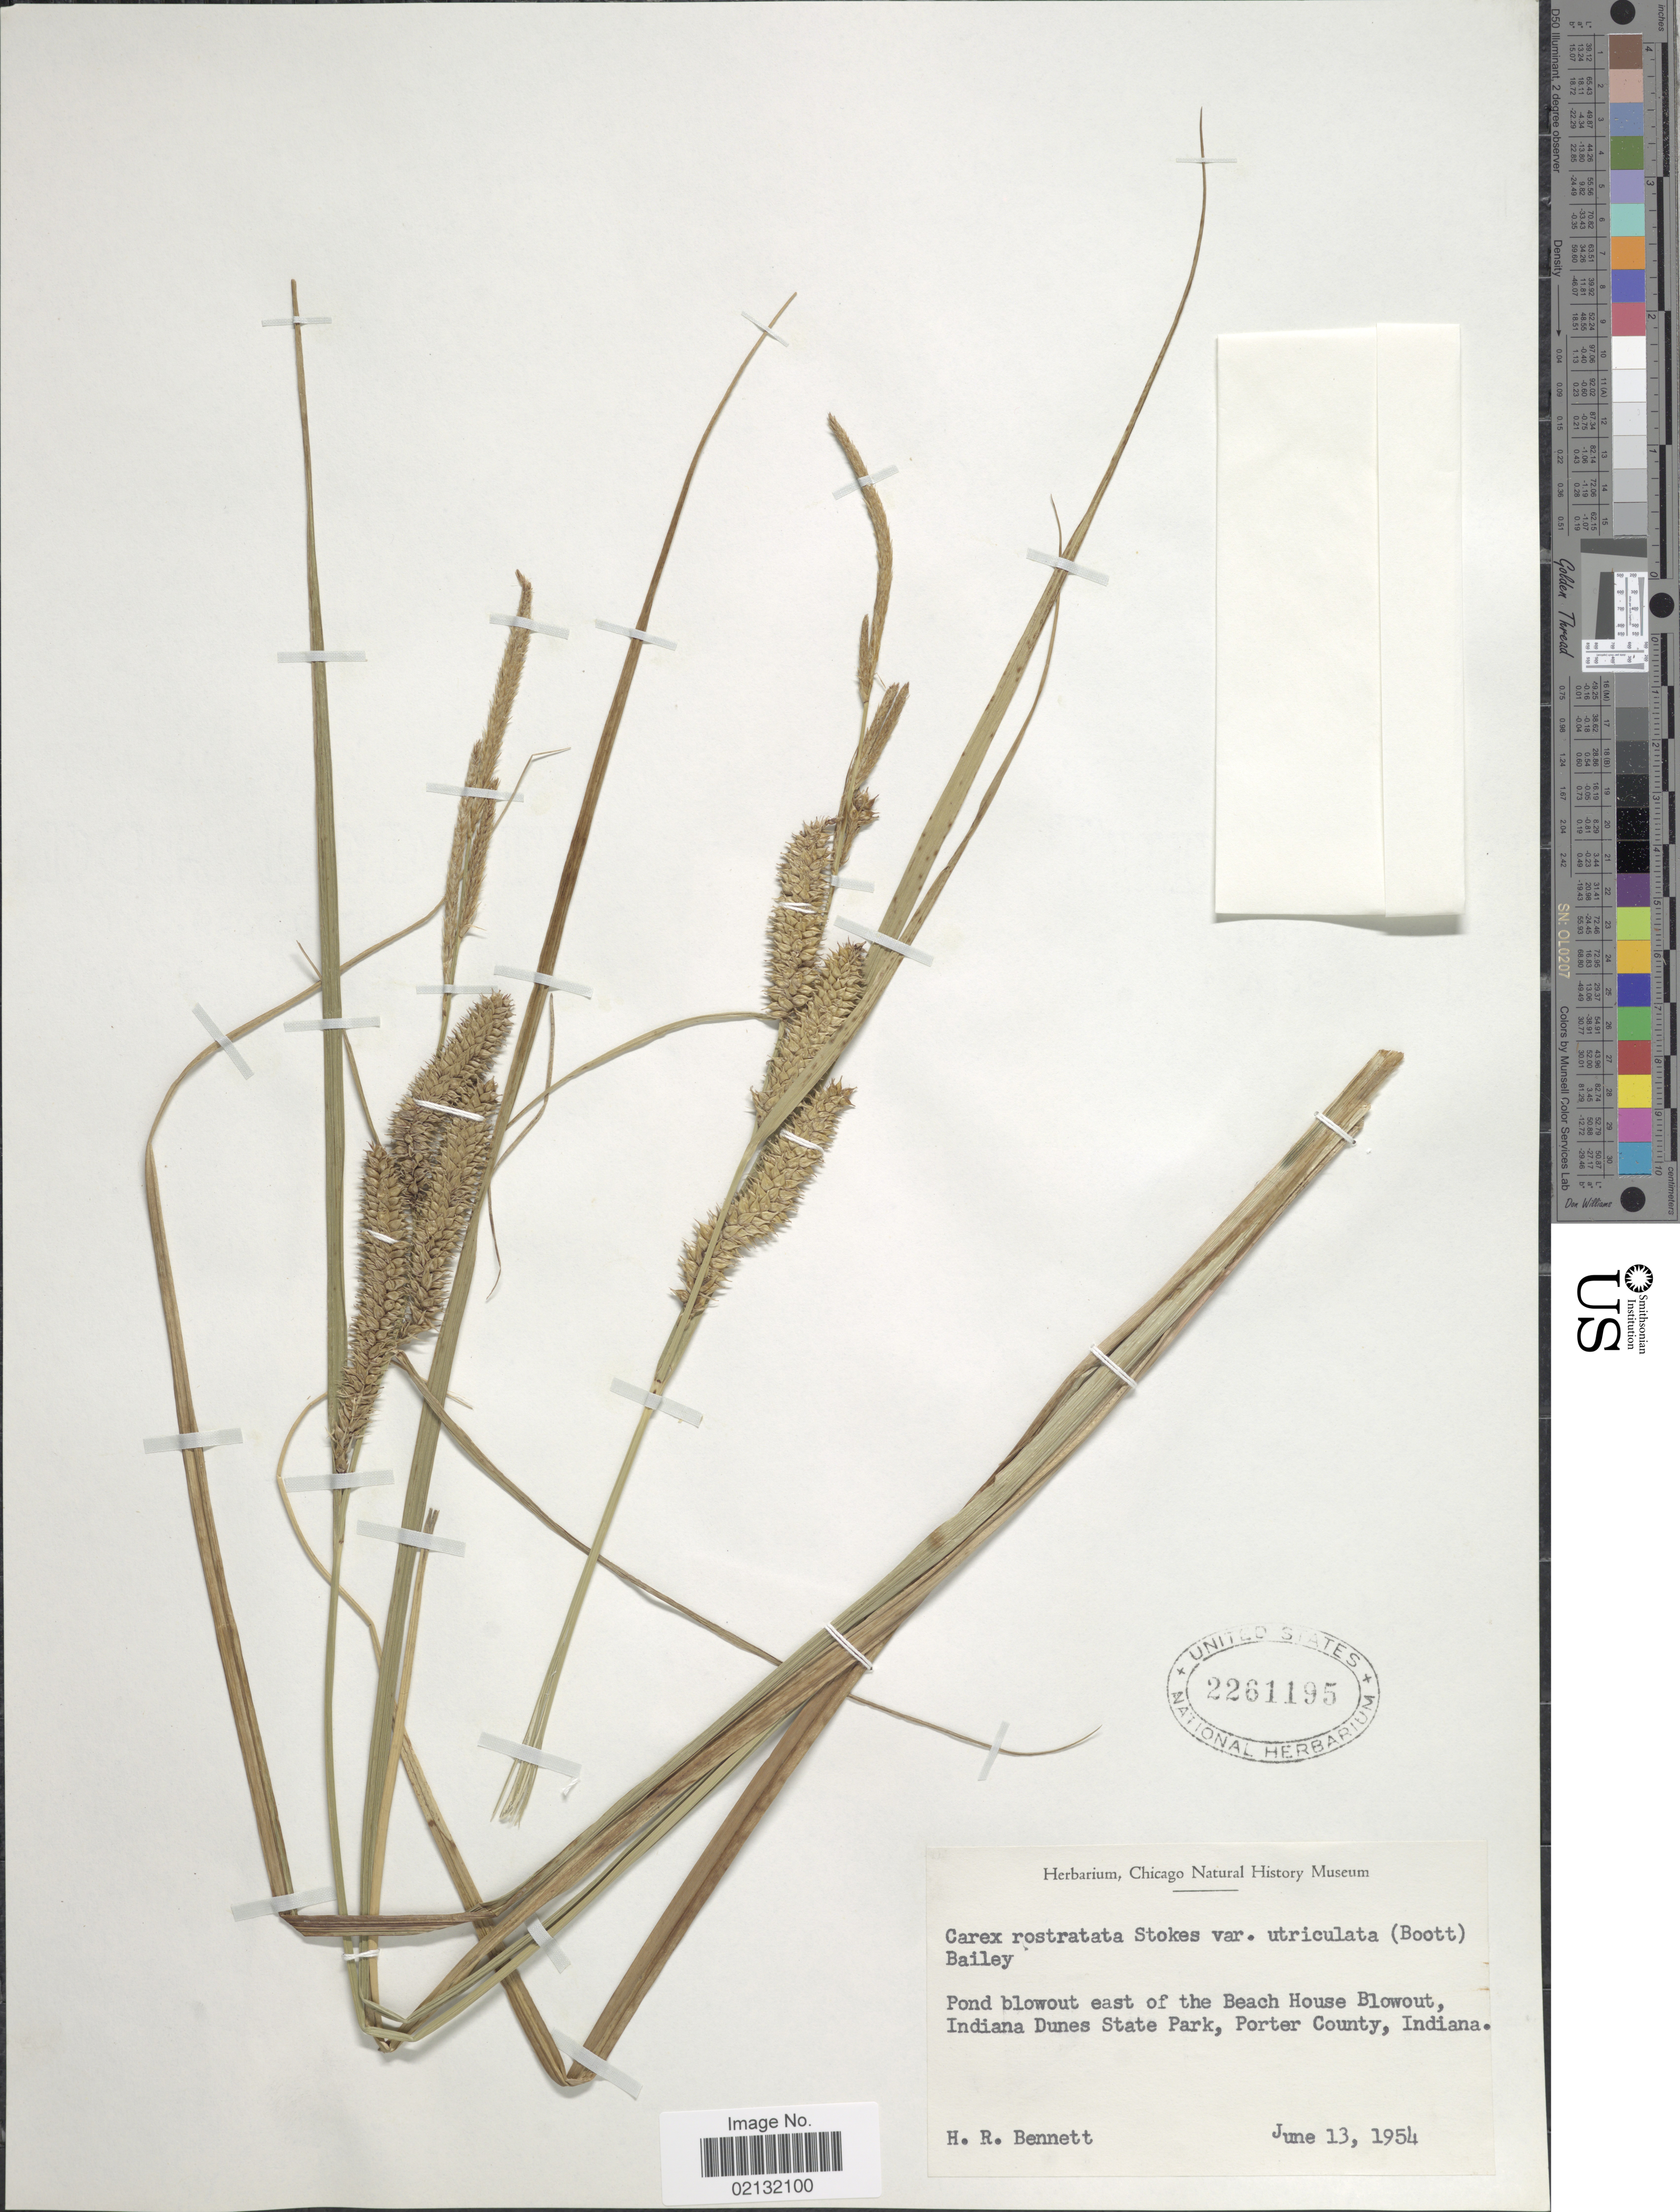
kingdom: Plantae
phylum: Tracheophyta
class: Liliopsida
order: Poales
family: Cyperaceae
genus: Carex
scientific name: Carex rostrata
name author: Stokes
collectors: H. R. Bennett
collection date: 1954-06-13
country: United States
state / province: Indiana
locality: Pond blowout east of the Beach House Blowout, Indiana Dunes State Park, Porter County.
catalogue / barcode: US 2261195